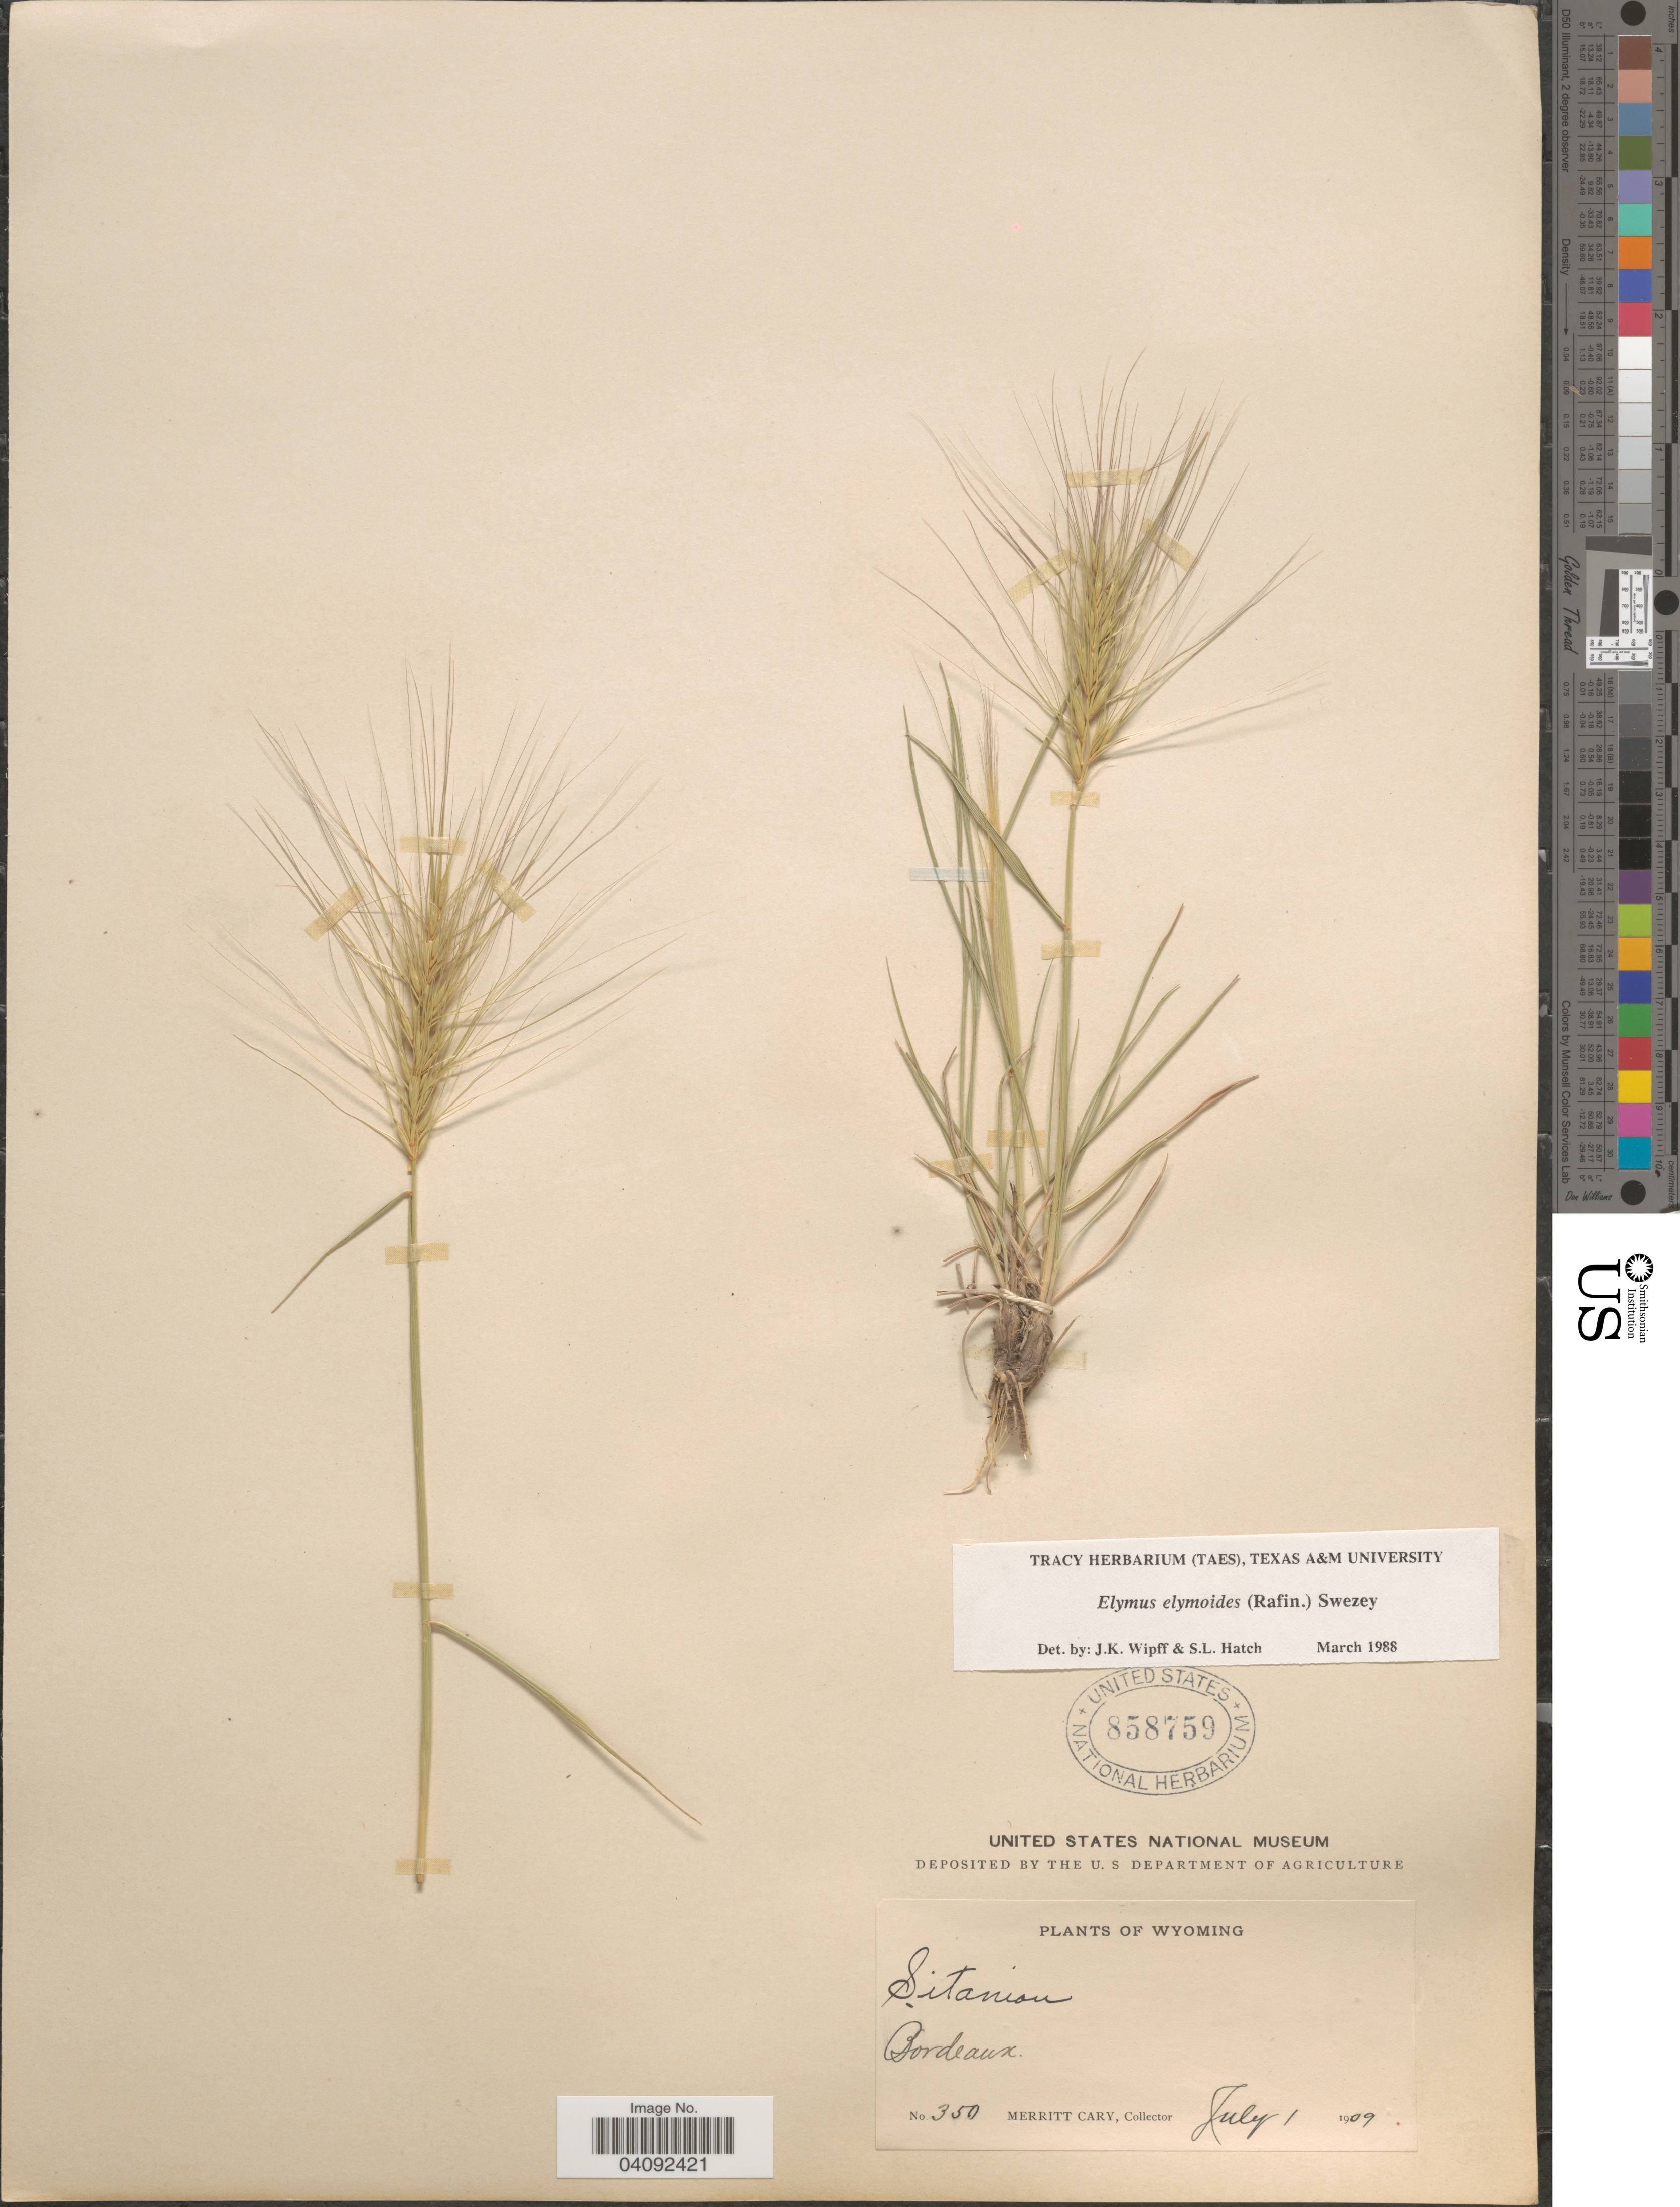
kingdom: Plantae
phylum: Tracheophyta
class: Liliopsida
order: Poales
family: Poaceae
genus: Elymus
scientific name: Elymus elymoides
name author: (Raf.) Swezey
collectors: M. Cary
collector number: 350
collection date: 1909-07-01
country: United States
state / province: Wyoming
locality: Bordeaux.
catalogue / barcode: US 858759